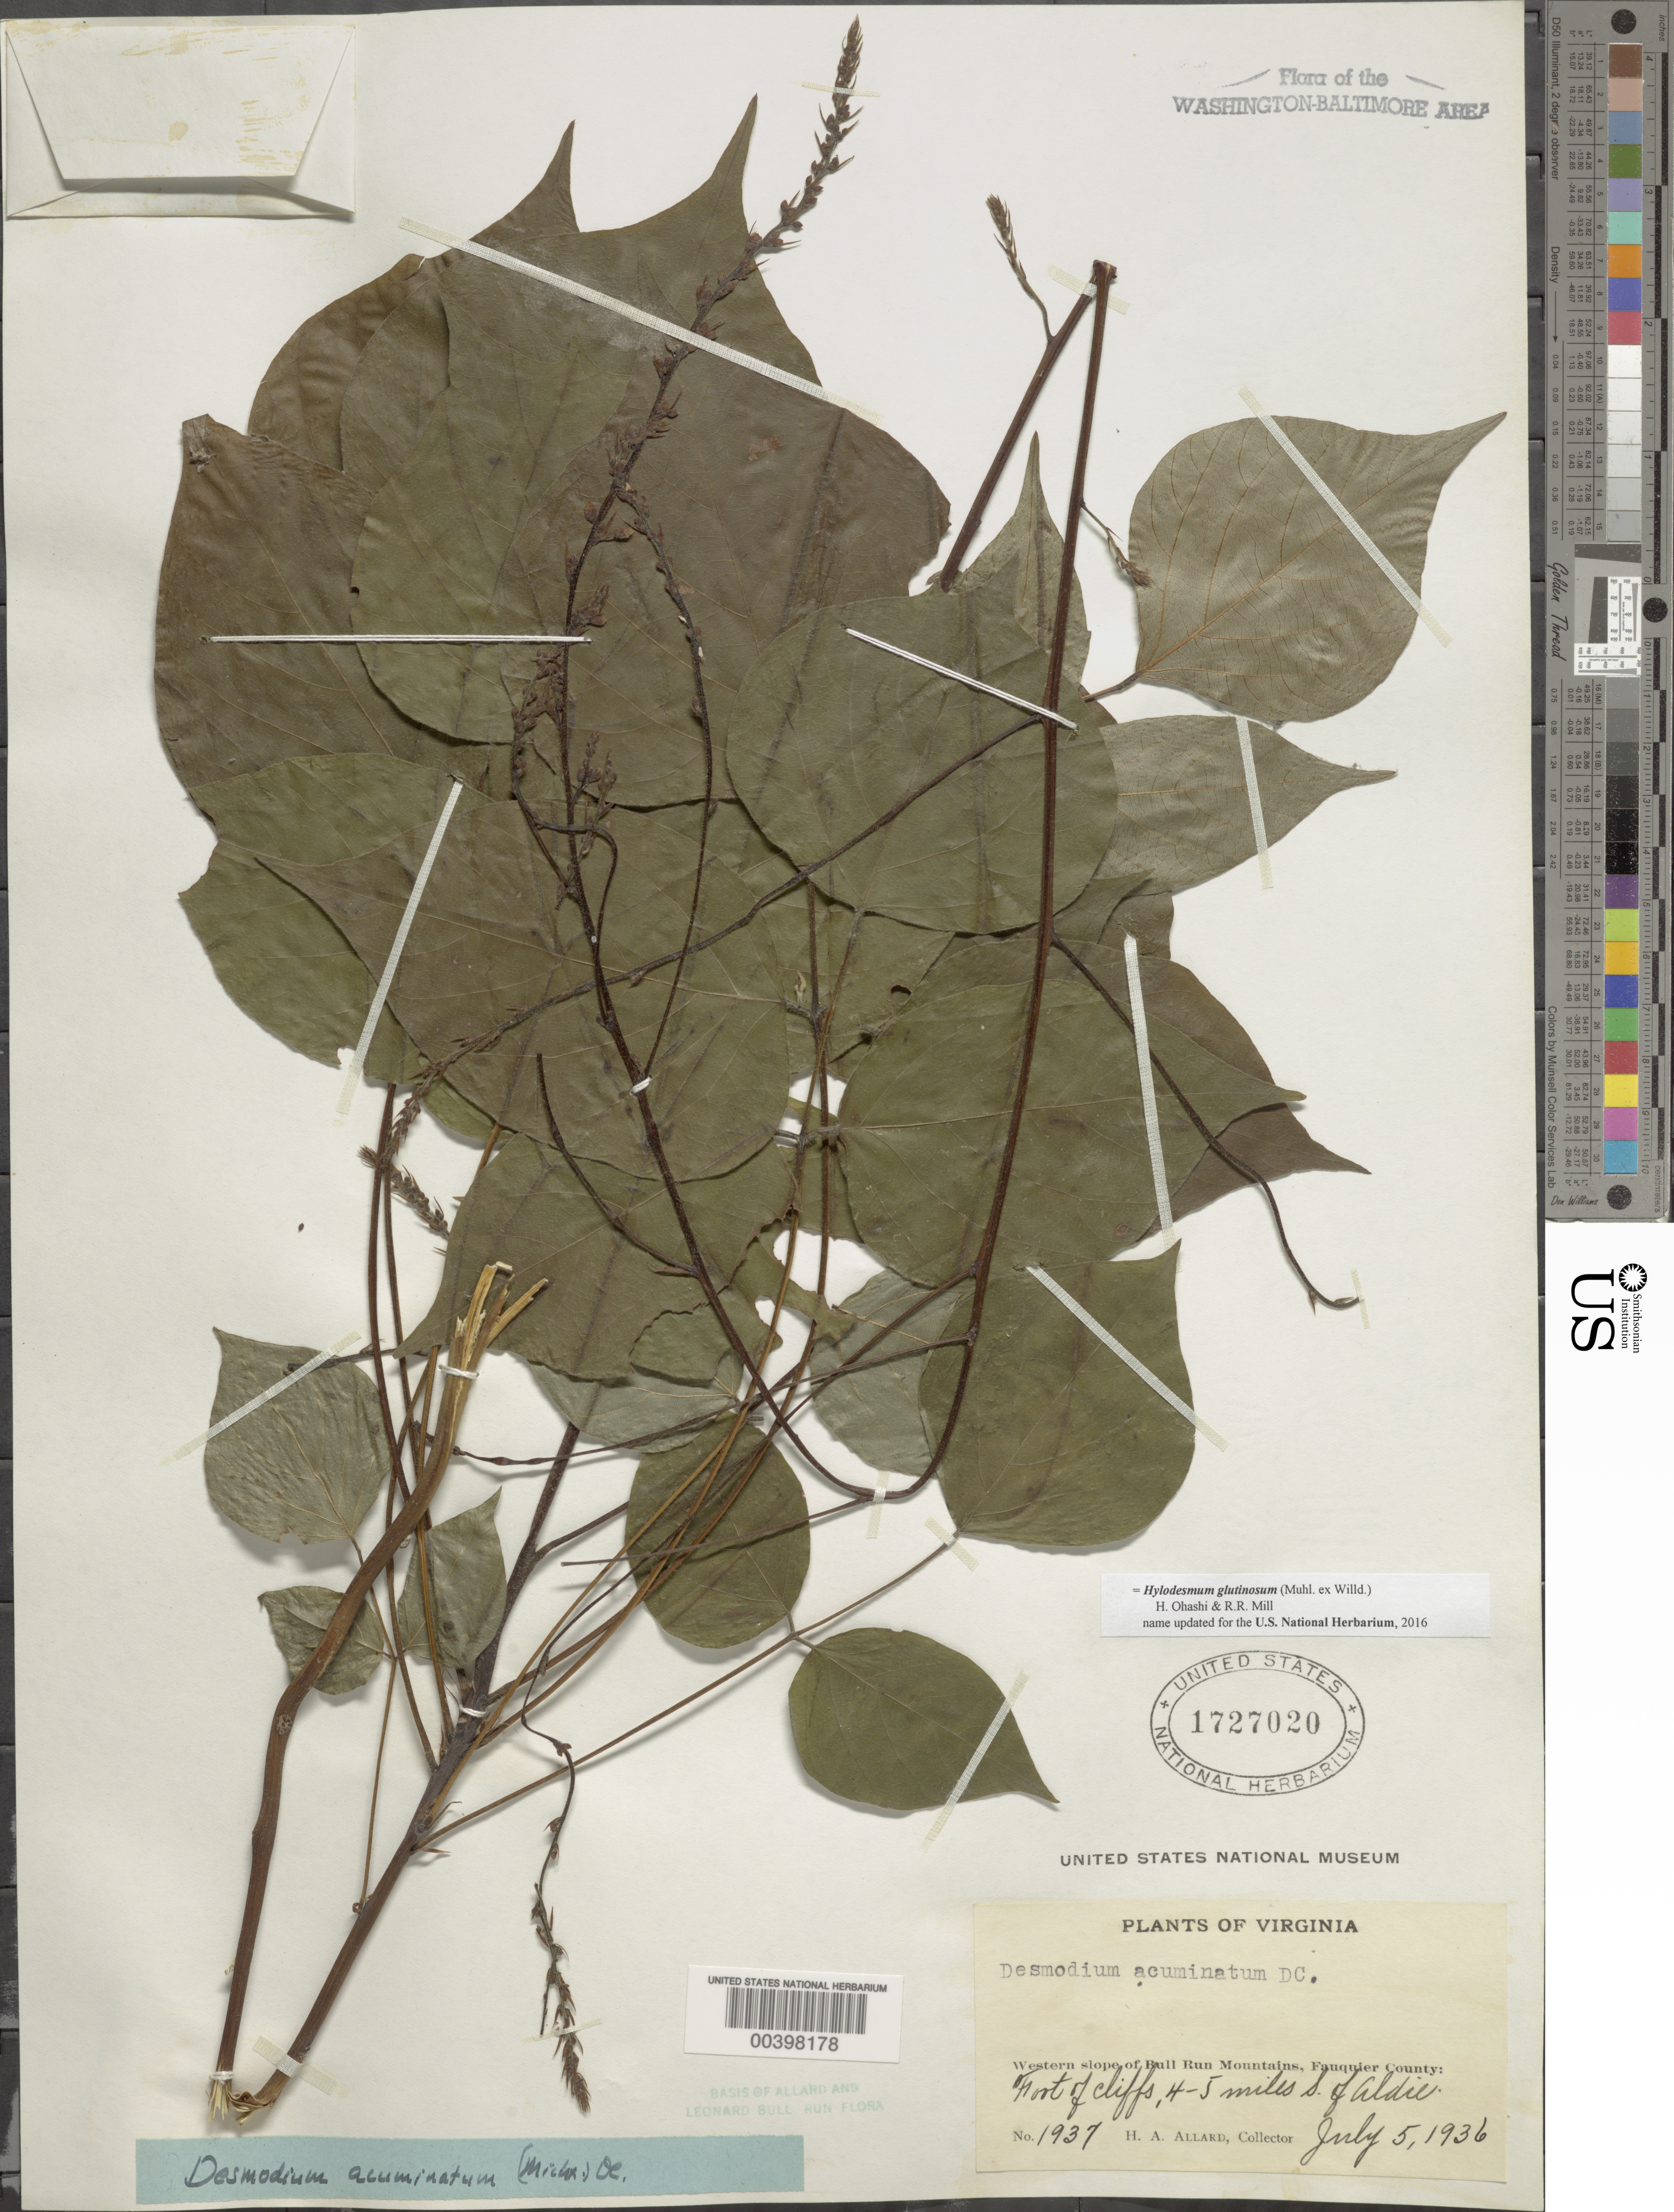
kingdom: Plantae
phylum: Tracheophyta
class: Magnoliopsida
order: Fabales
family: Fabaceae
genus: Hylodesmum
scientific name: Hylodesmum glutinosum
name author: (Muhl. ex Willd.) H. Ohashi & R.R. Mill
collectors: H. A. Allard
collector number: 1937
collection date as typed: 05 Jul 1936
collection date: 1936-07-05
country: United States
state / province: Virginia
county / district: Fauquier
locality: South of Aldie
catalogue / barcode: US 1727020